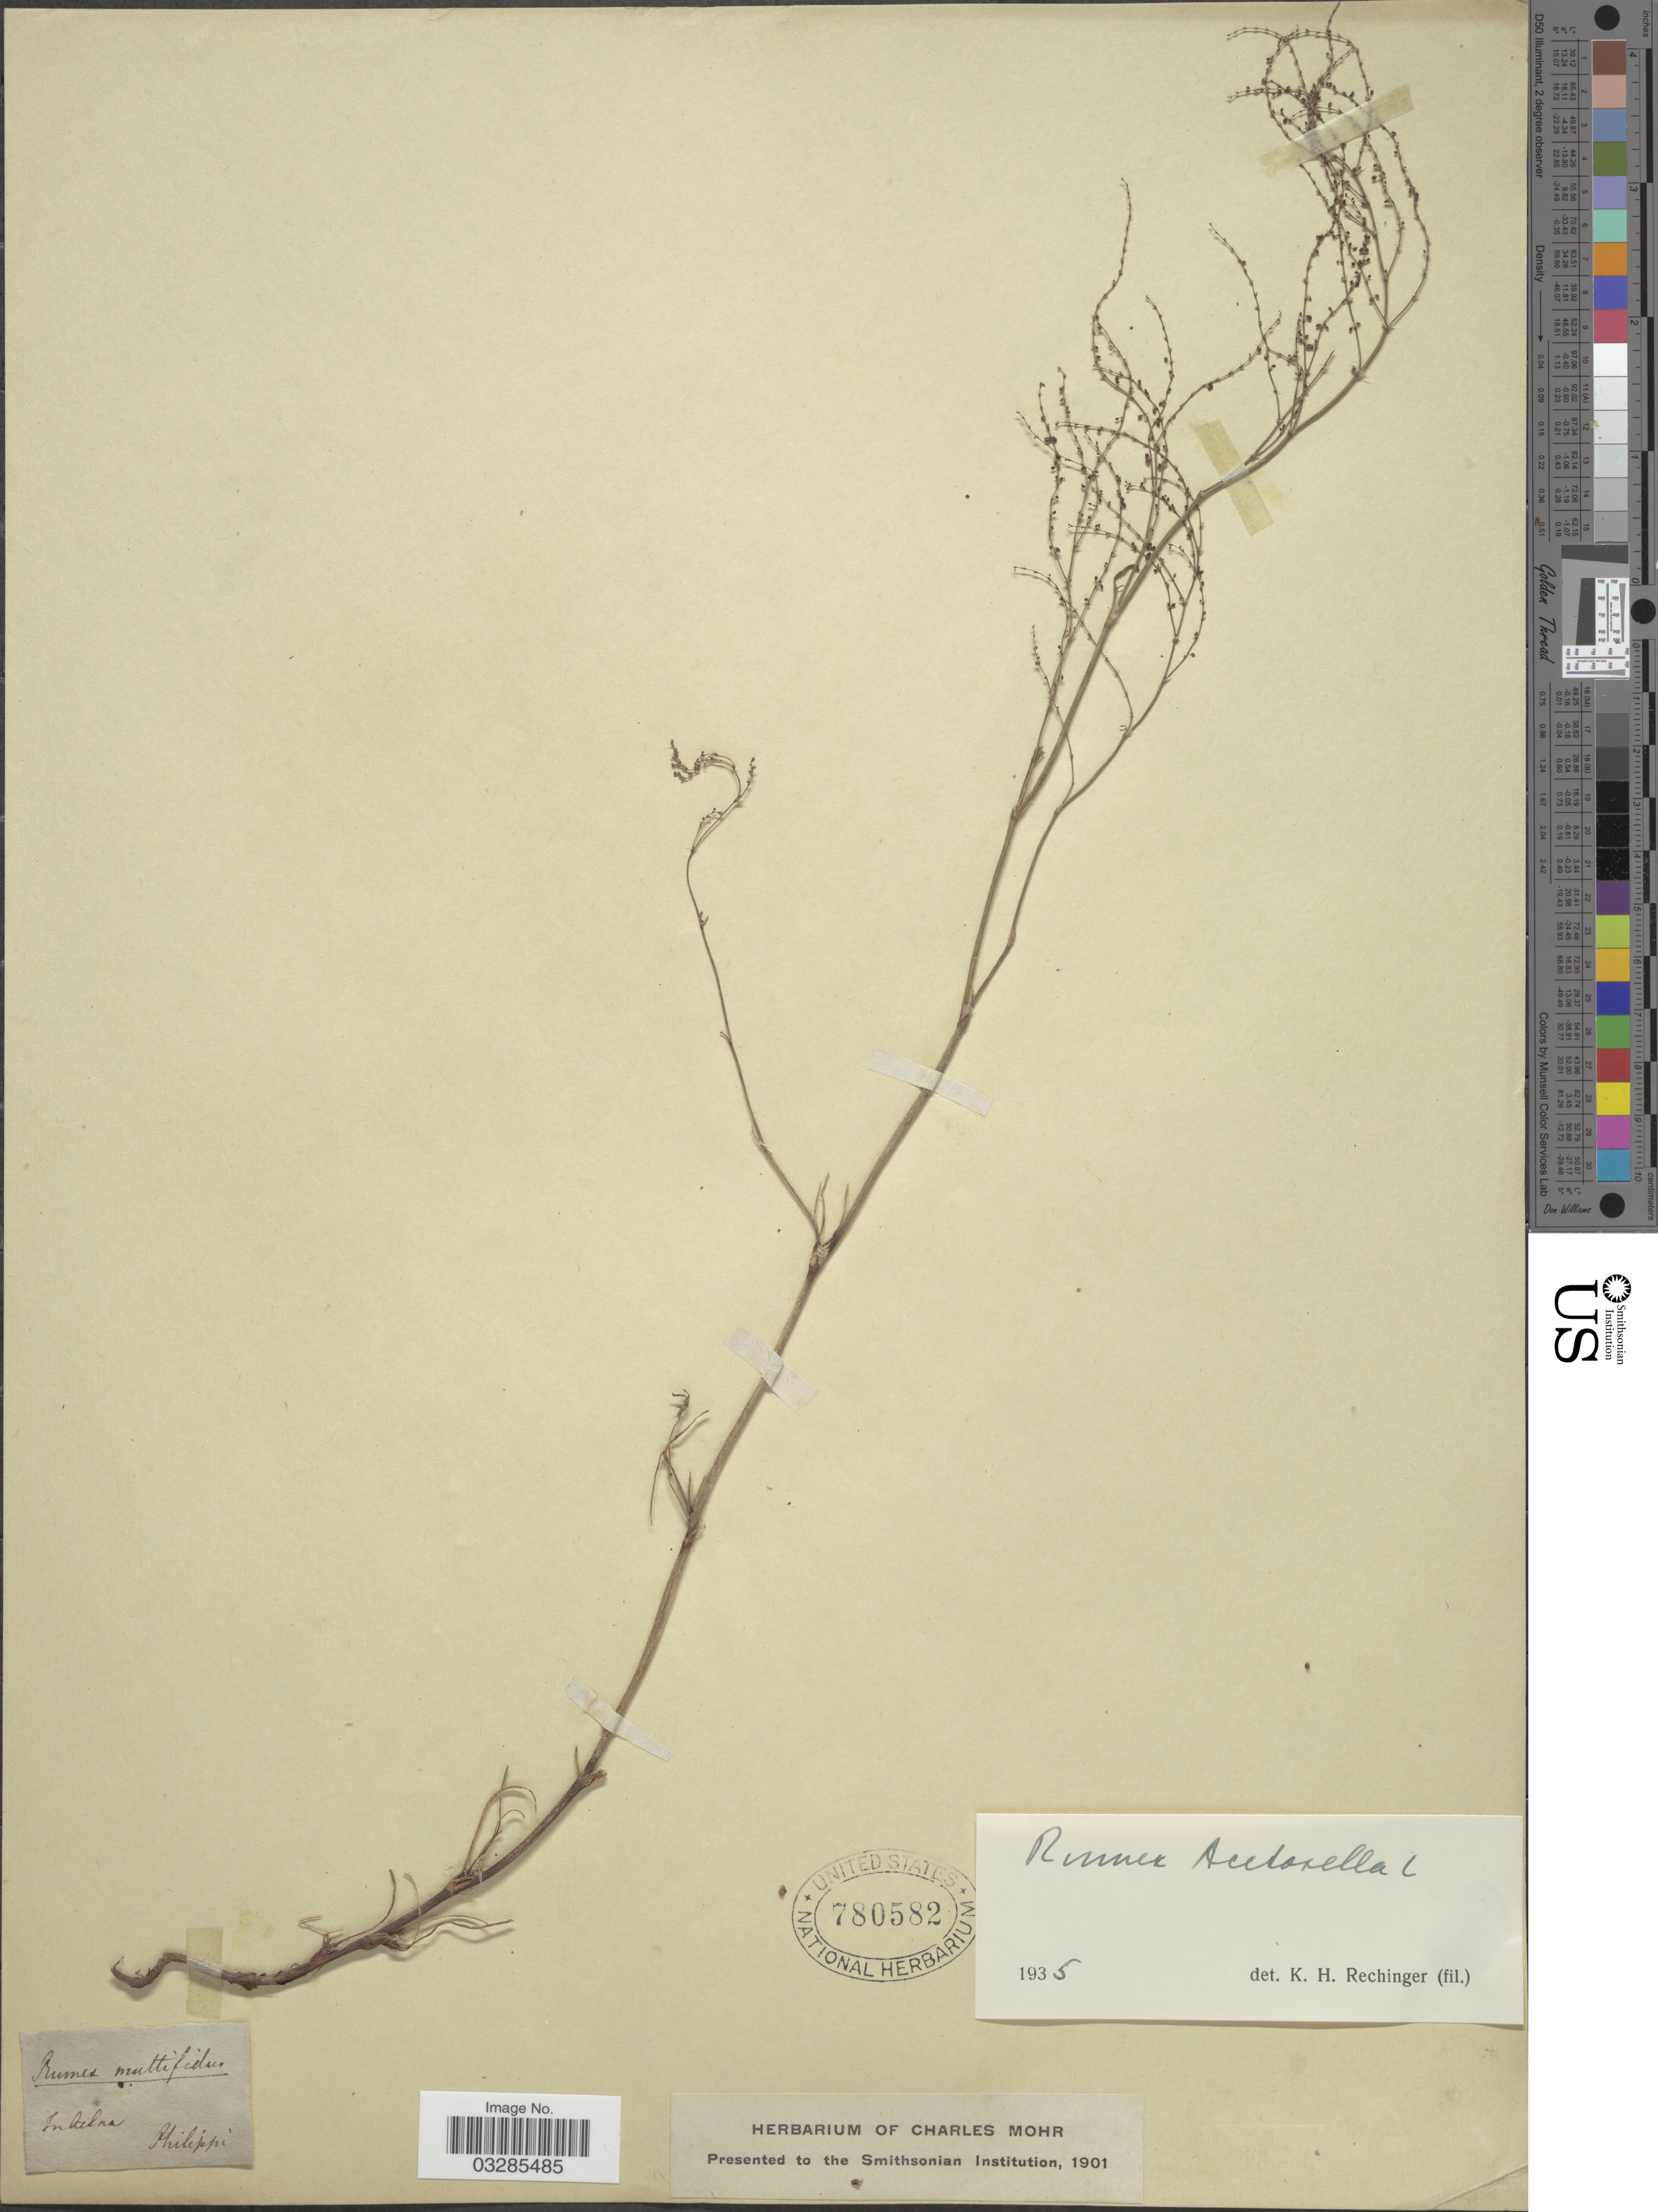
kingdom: Plantae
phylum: Tracheophyta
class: Magnoliopsida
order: Caryophyllales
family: Polygonaceae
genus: Rumex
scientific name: Rumex acetosella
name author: L.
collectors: -. Philippi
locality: In Aclna. [interpreted]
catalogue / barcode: US 780582